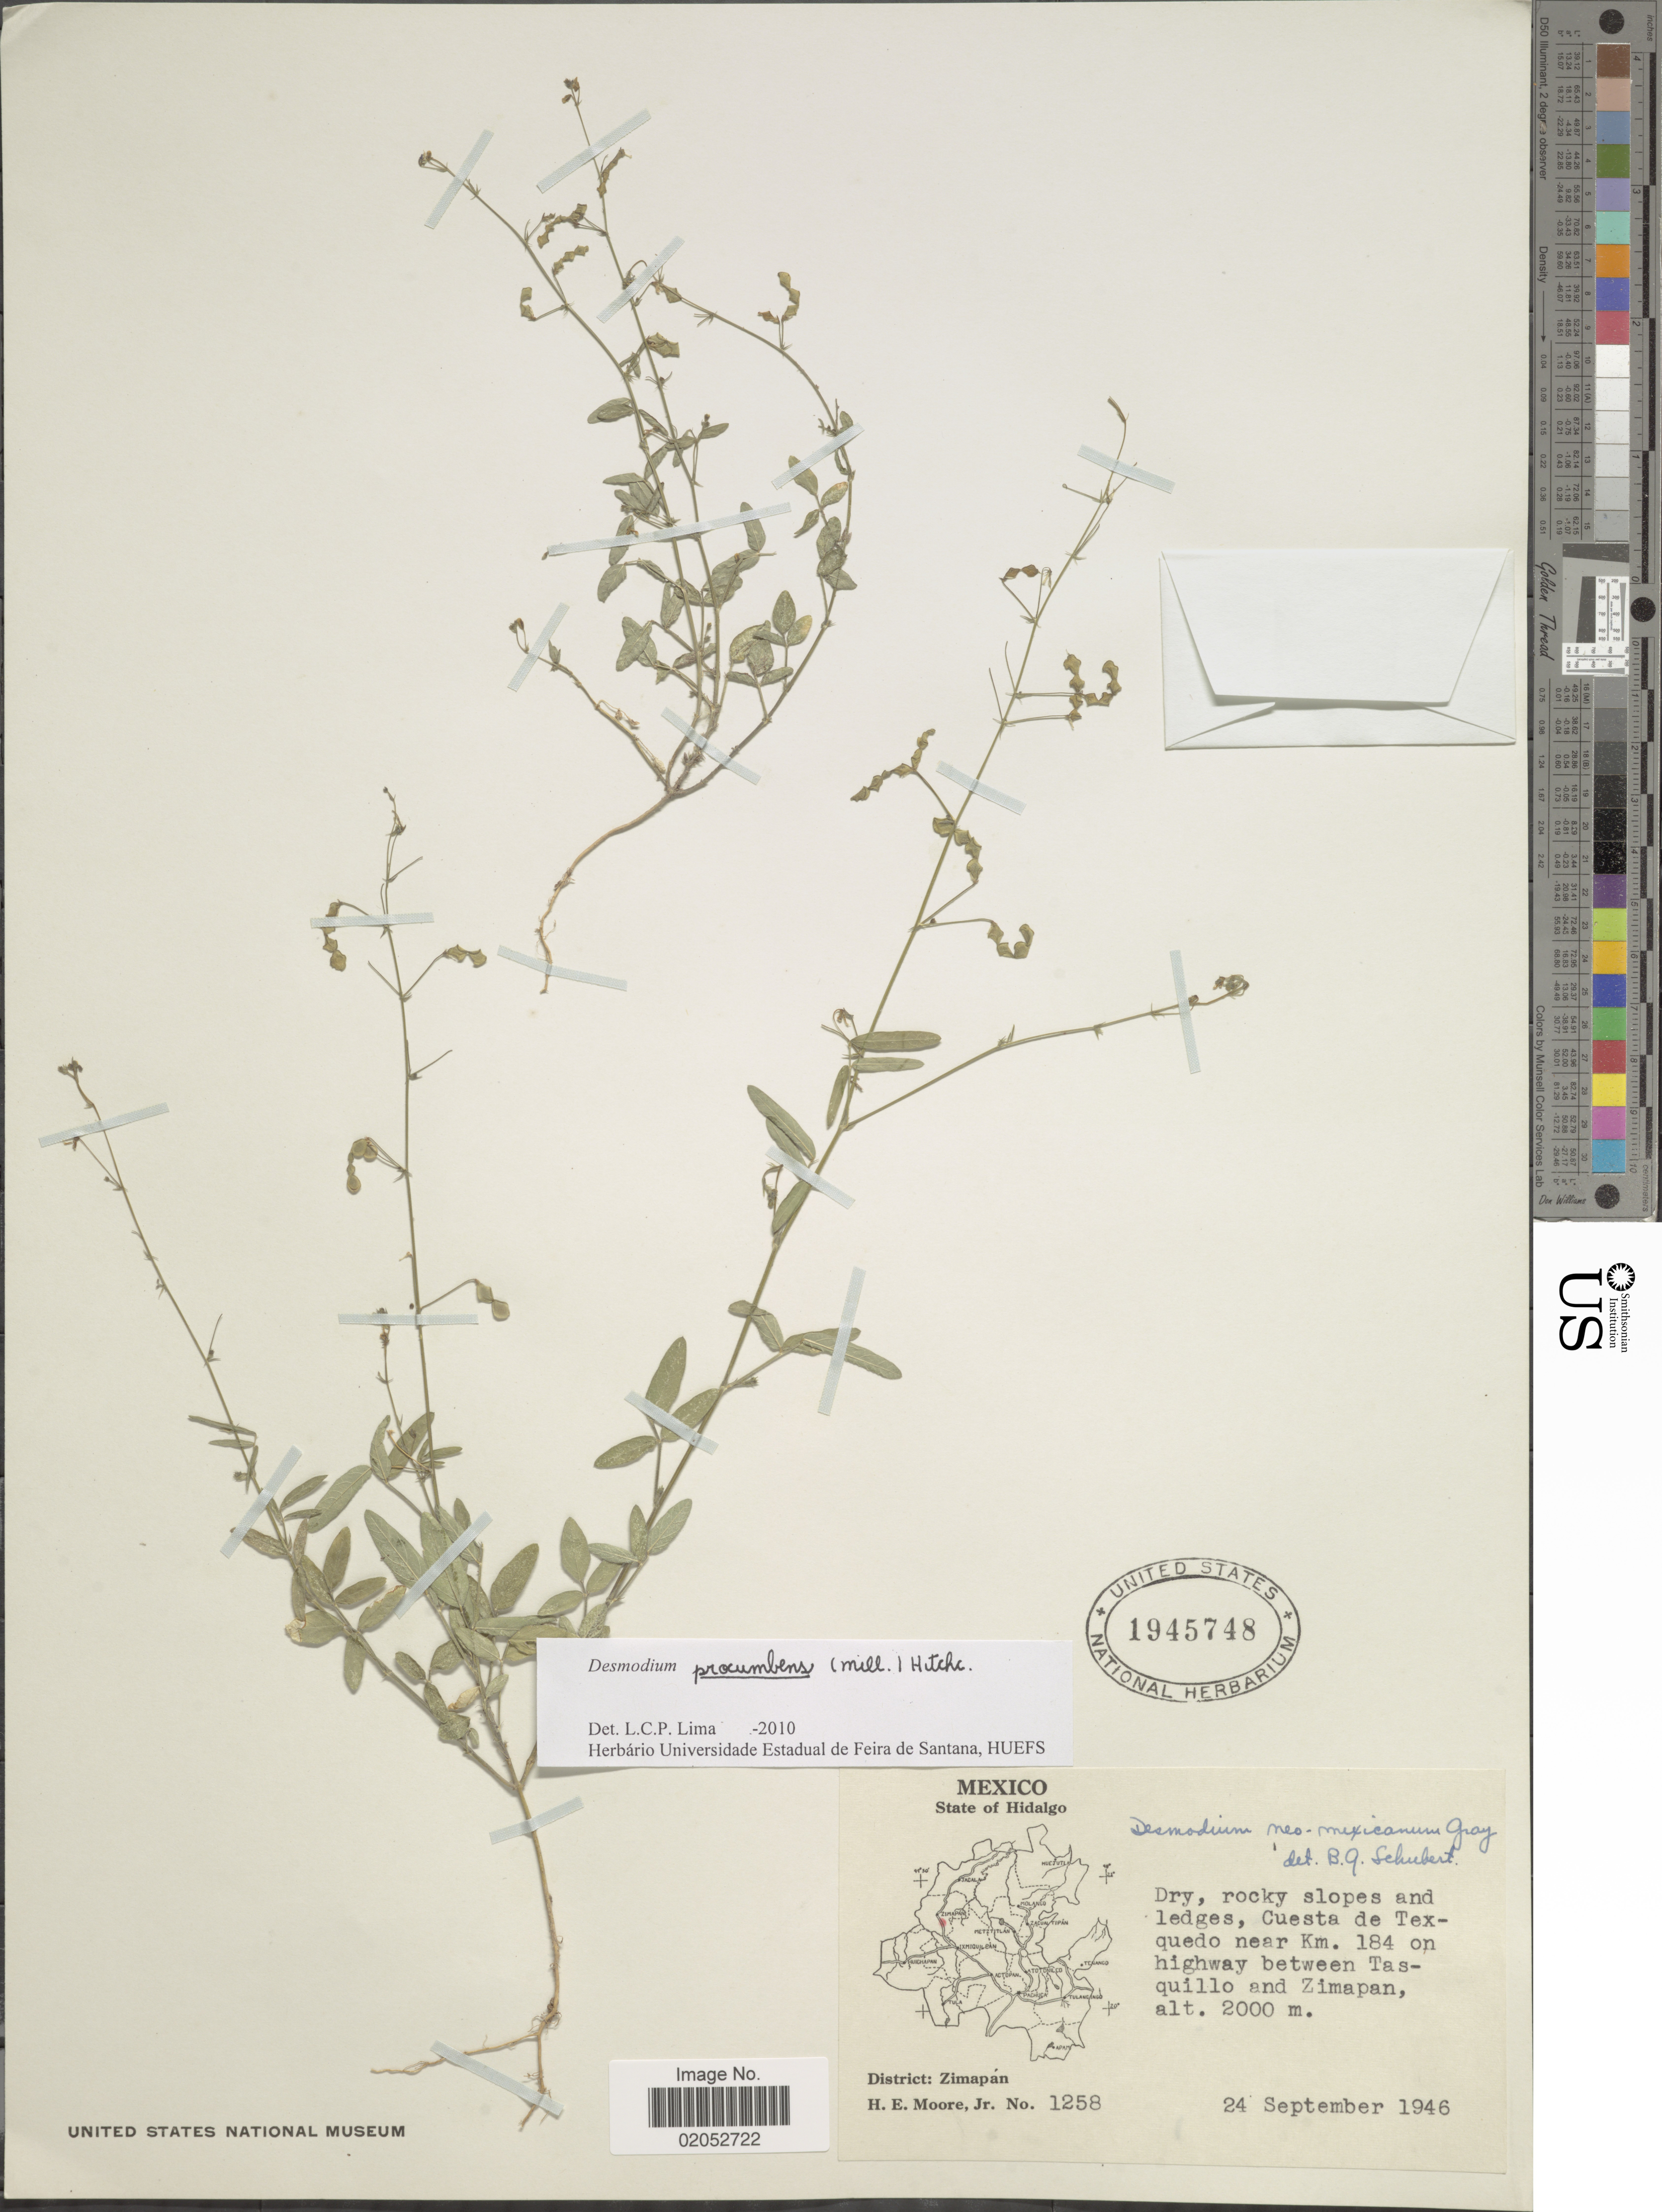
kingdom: Plantae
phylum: Tracheophyta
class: Magnoliopsida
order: Fabales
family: Fabaceae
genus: Desmodium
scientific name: Desmodium procumbens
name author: (Mill.) Hitchc.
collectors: H. Moore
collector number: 1258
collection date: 1946-09-24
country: Mexico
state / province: Hidalgo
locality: State of Hidalgo, Cuesta de Tequedo near km. 184 on highway between Tasquillo and Zimapan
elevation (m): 2000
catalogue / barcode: US 1945748